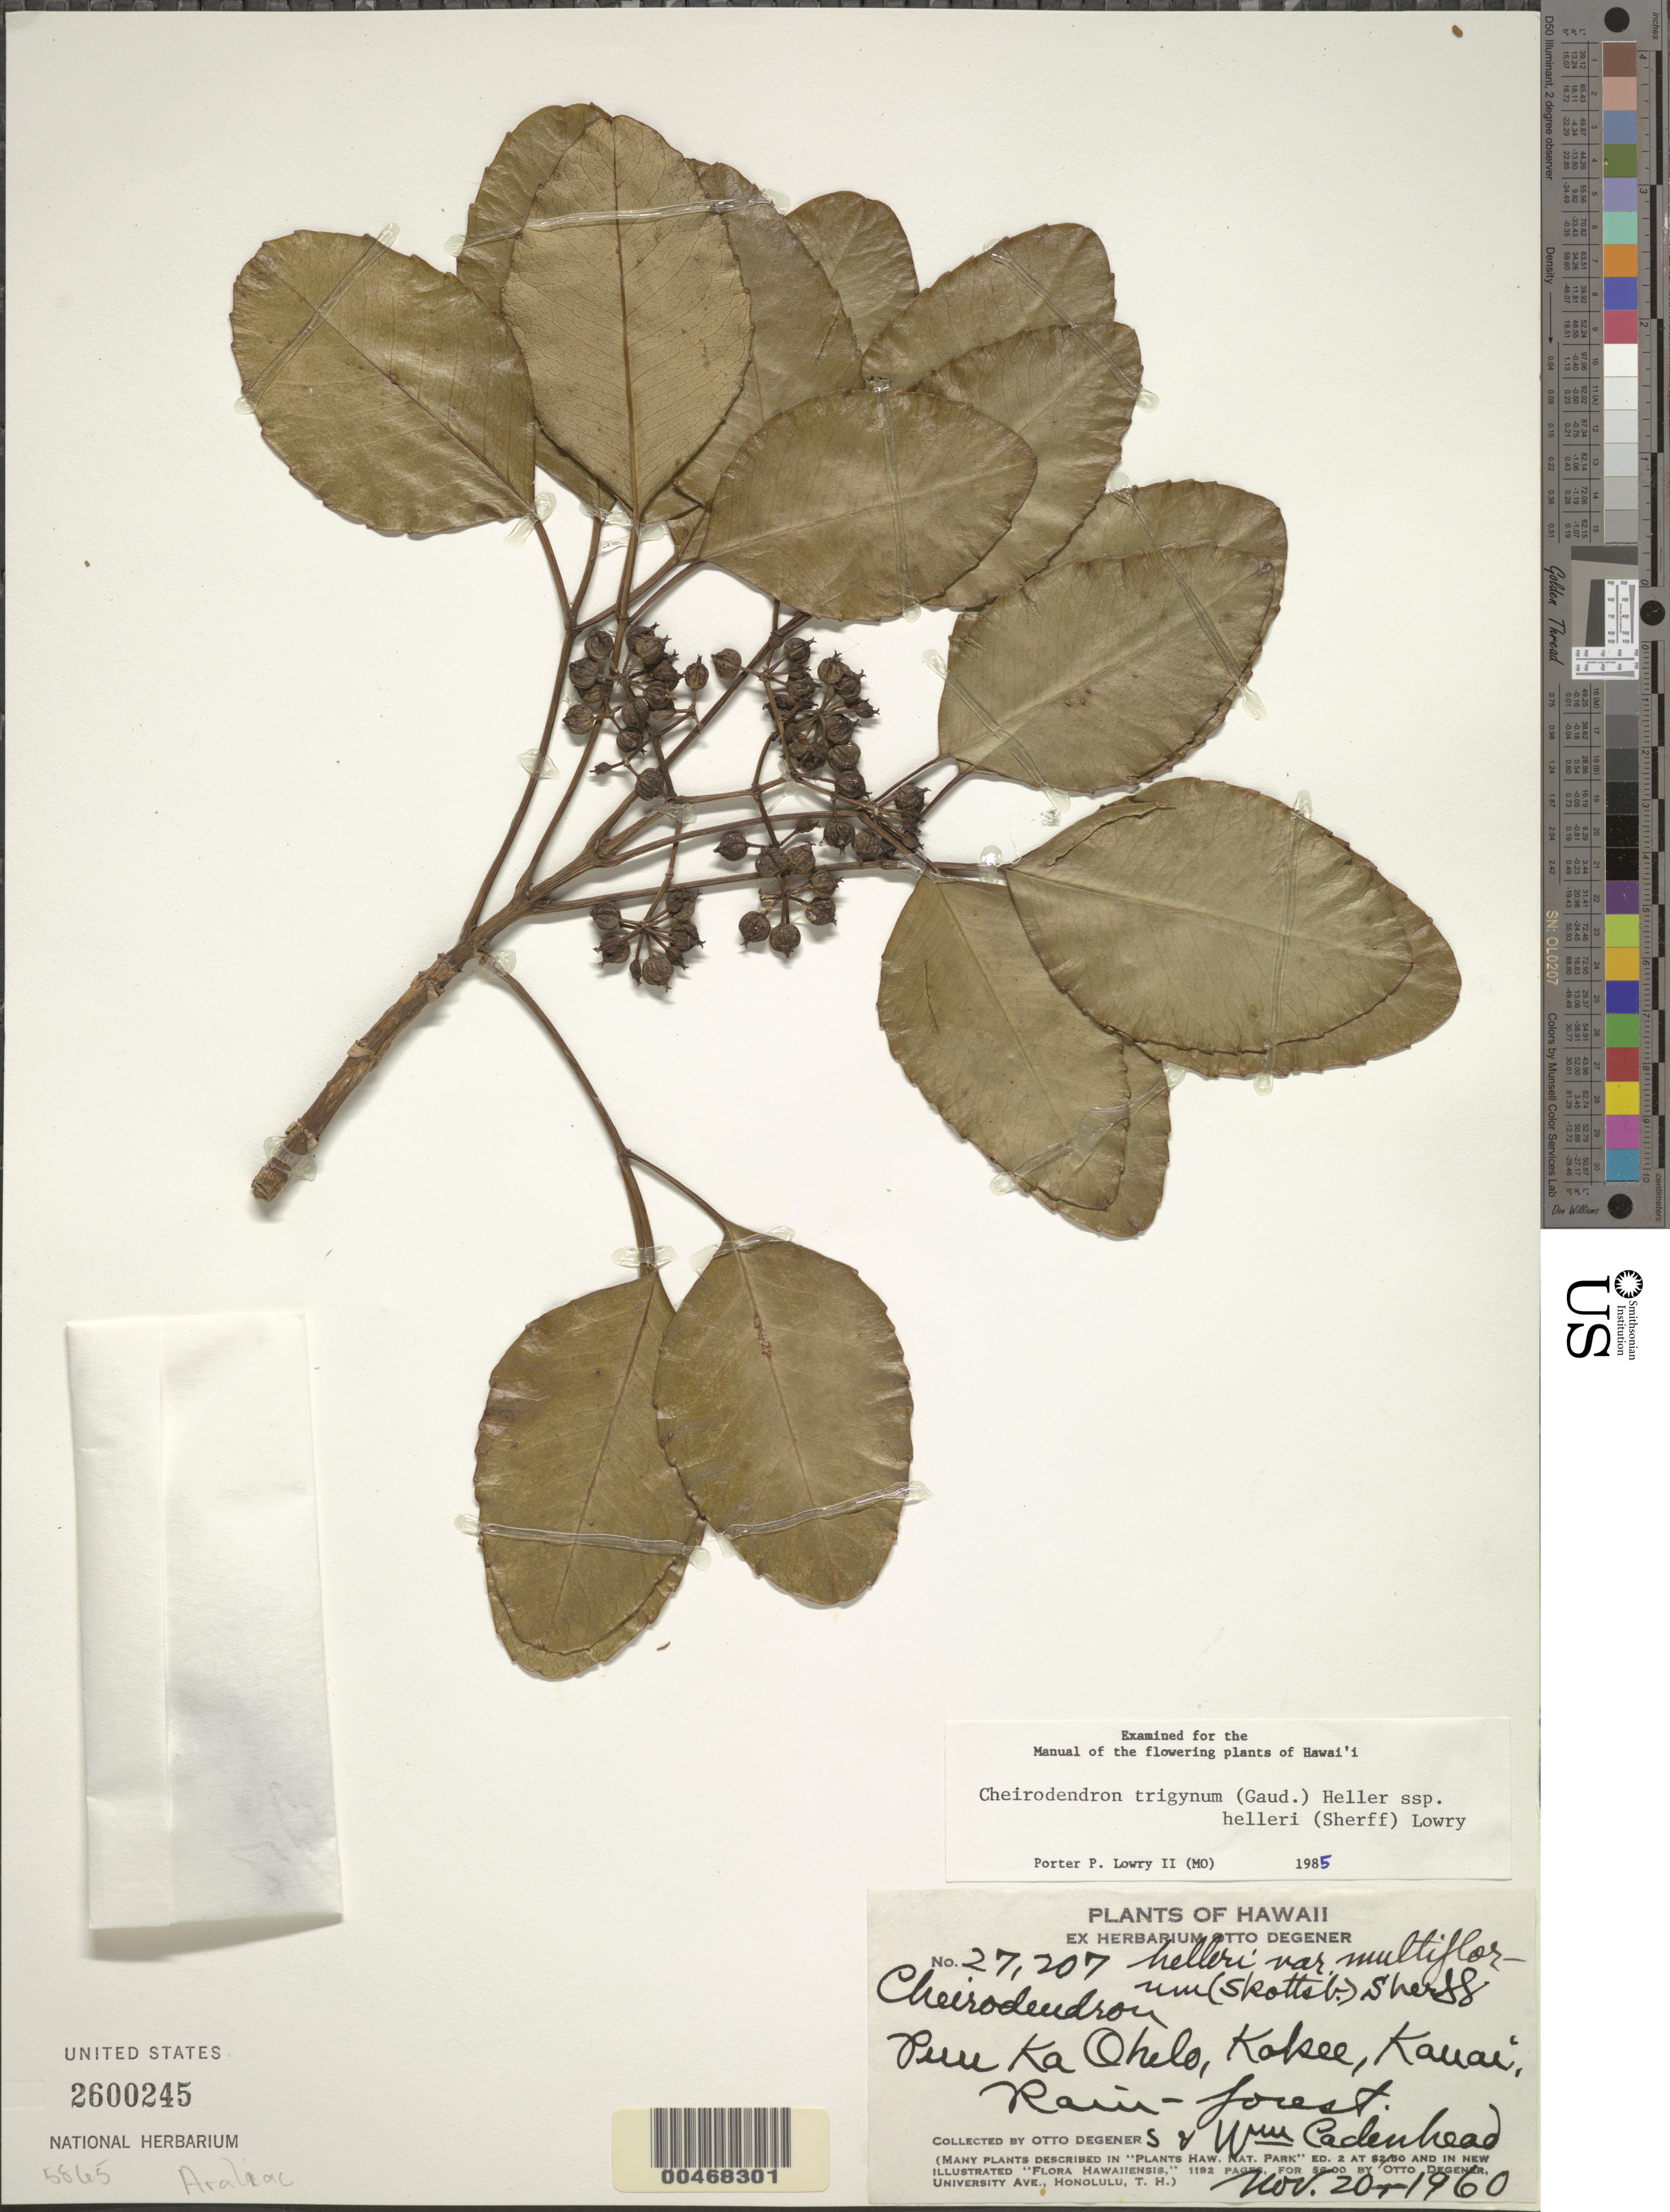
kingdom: Plantae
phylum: Tracheophyta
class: Magnoliopsida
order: Apiales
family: Araliaceae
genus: Cheirodendron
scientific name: Cheirodendron trigynum subsp. helleri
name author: (Gaudich.) A. Heller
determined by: Lowry, P. P., (MO), Missouri Botanical Garden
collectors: O. Degener, O. Degener & W. Cadenhead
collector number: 27207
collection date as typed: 20 Nov 1960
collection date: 1960-11-20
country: United States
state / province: Hawaii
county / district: Kauai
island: Kaua'i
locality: Puu Ka Ohelo, Kokee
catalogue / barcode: US 2600245